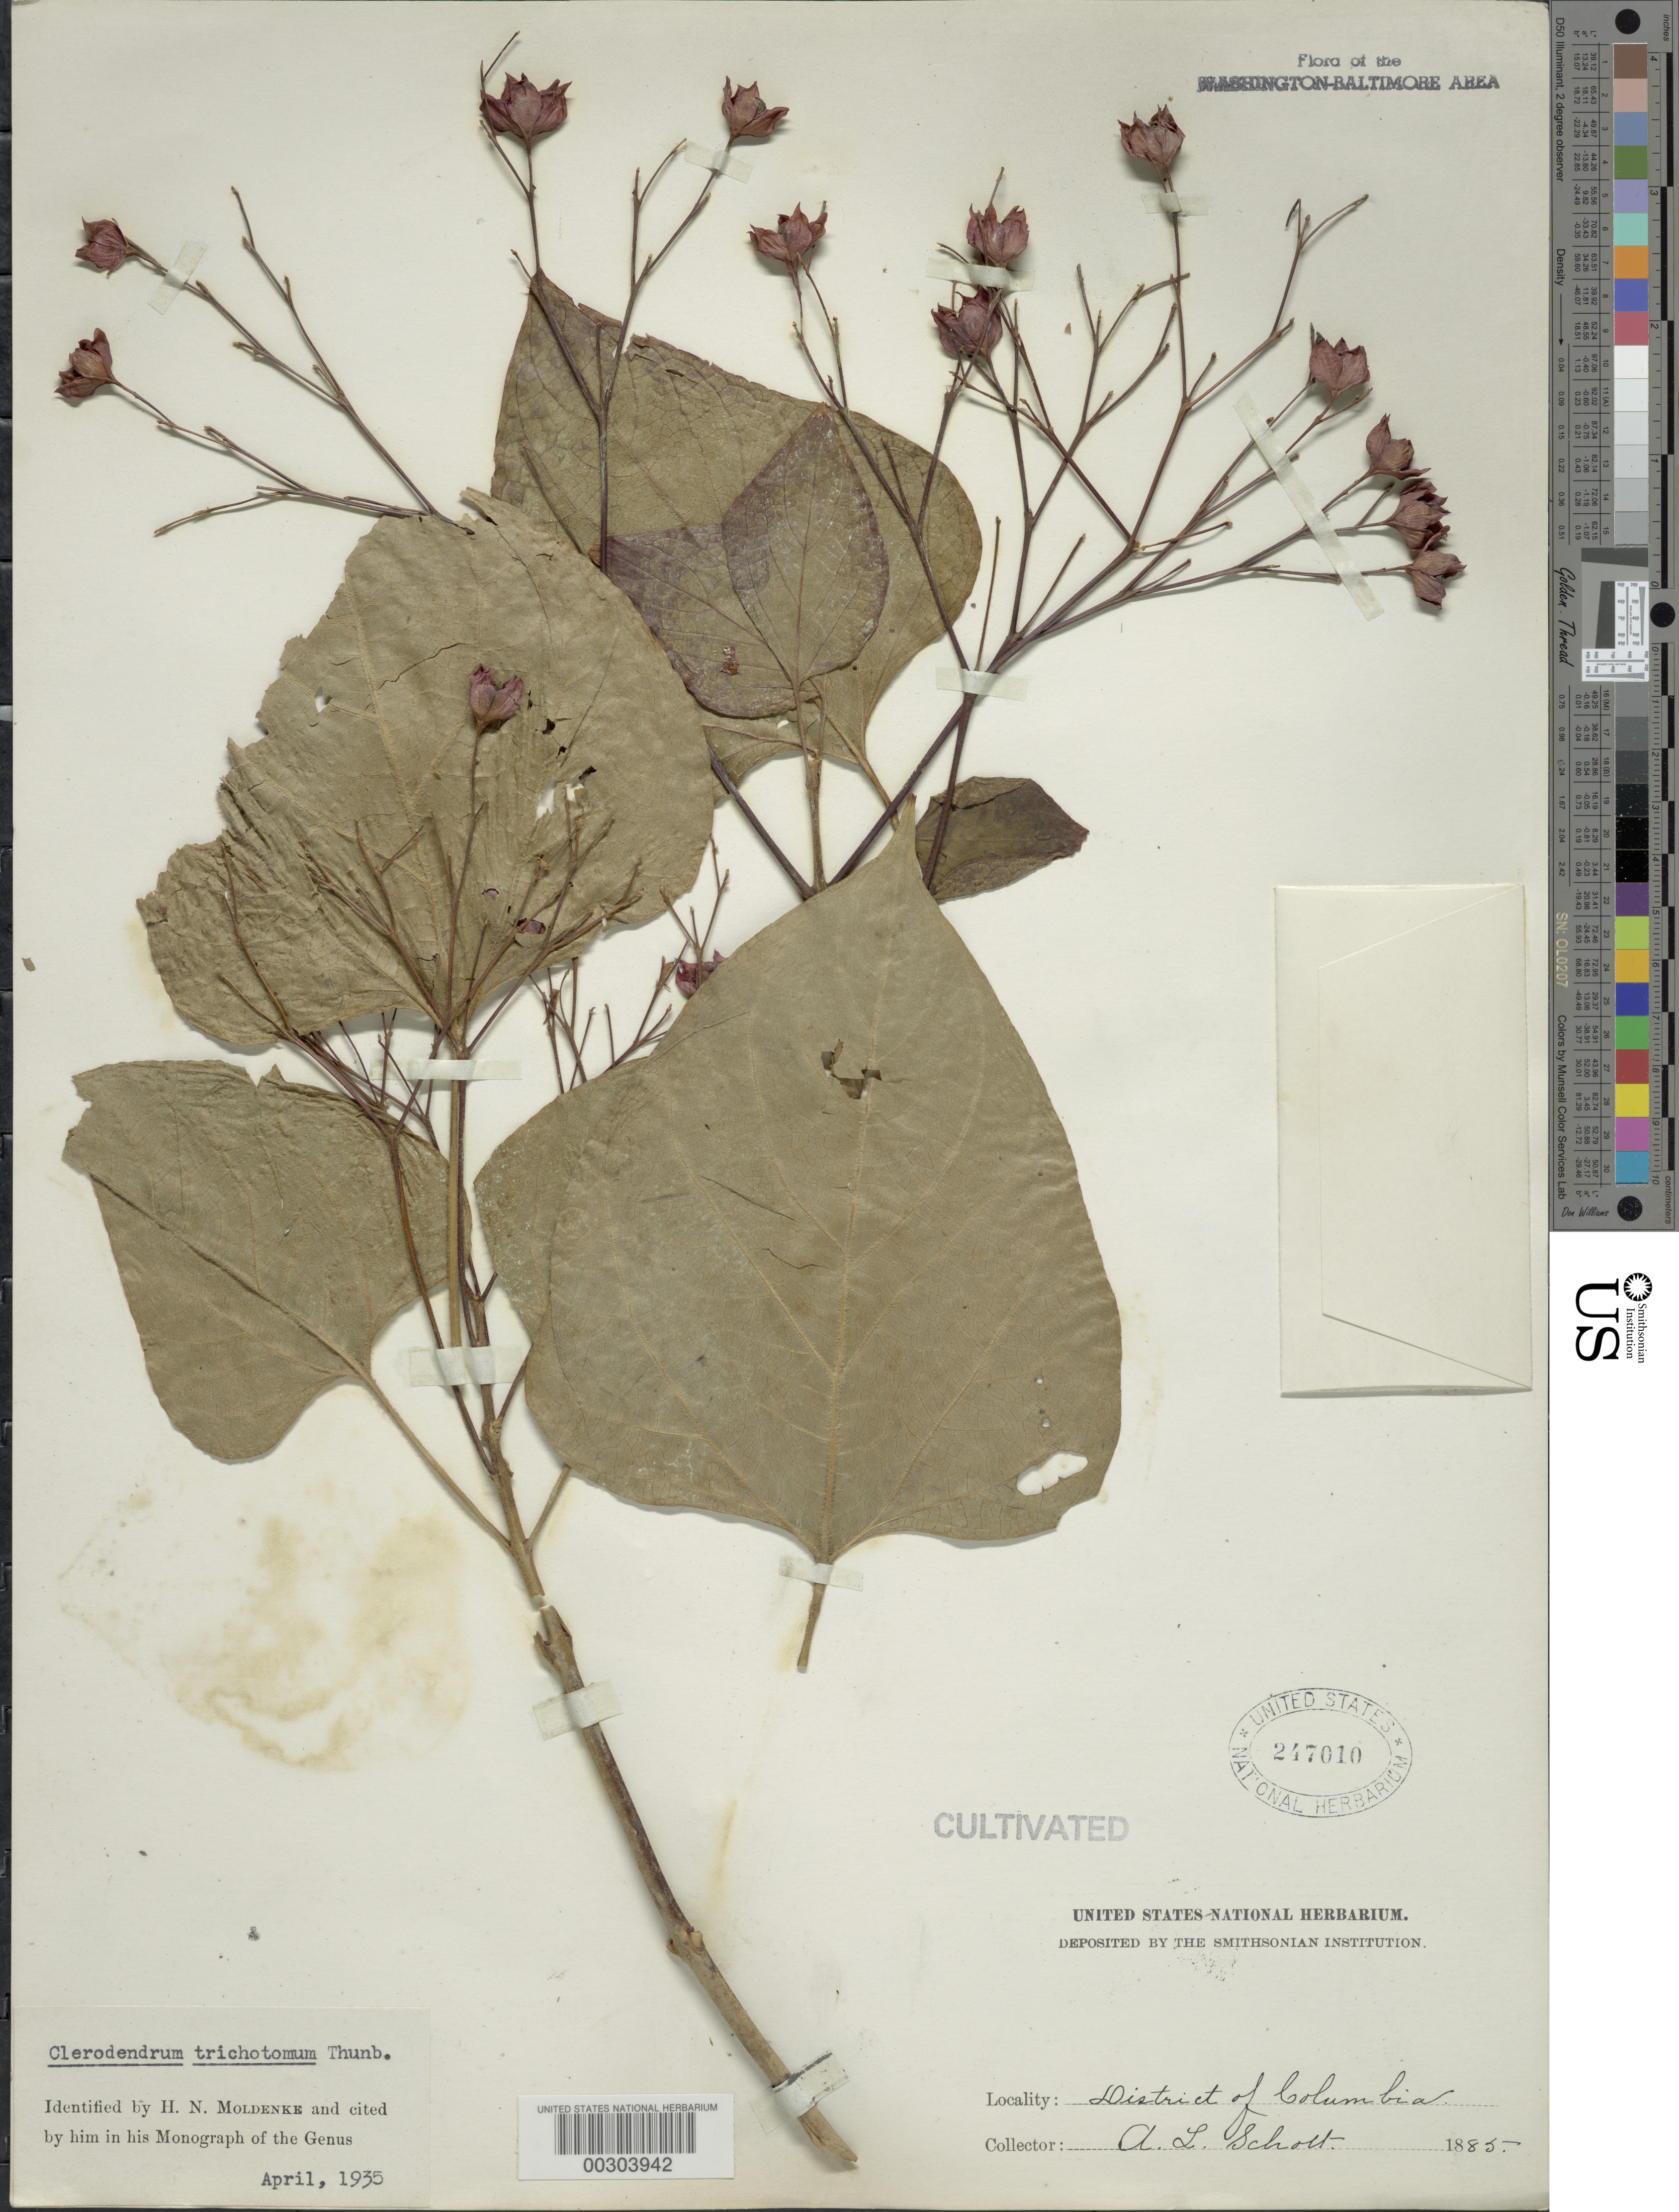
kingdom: Plantae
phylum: Tracheophyta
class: Magnoliopsida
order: Lamiales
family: Lamiaceae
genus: Clerodendrum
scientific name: Clerodendrum trichotomum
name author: Thunb.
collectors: A. L. Schott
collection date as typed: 1885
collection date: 1885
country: United States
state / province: District of Columbia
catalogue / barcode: US 247010